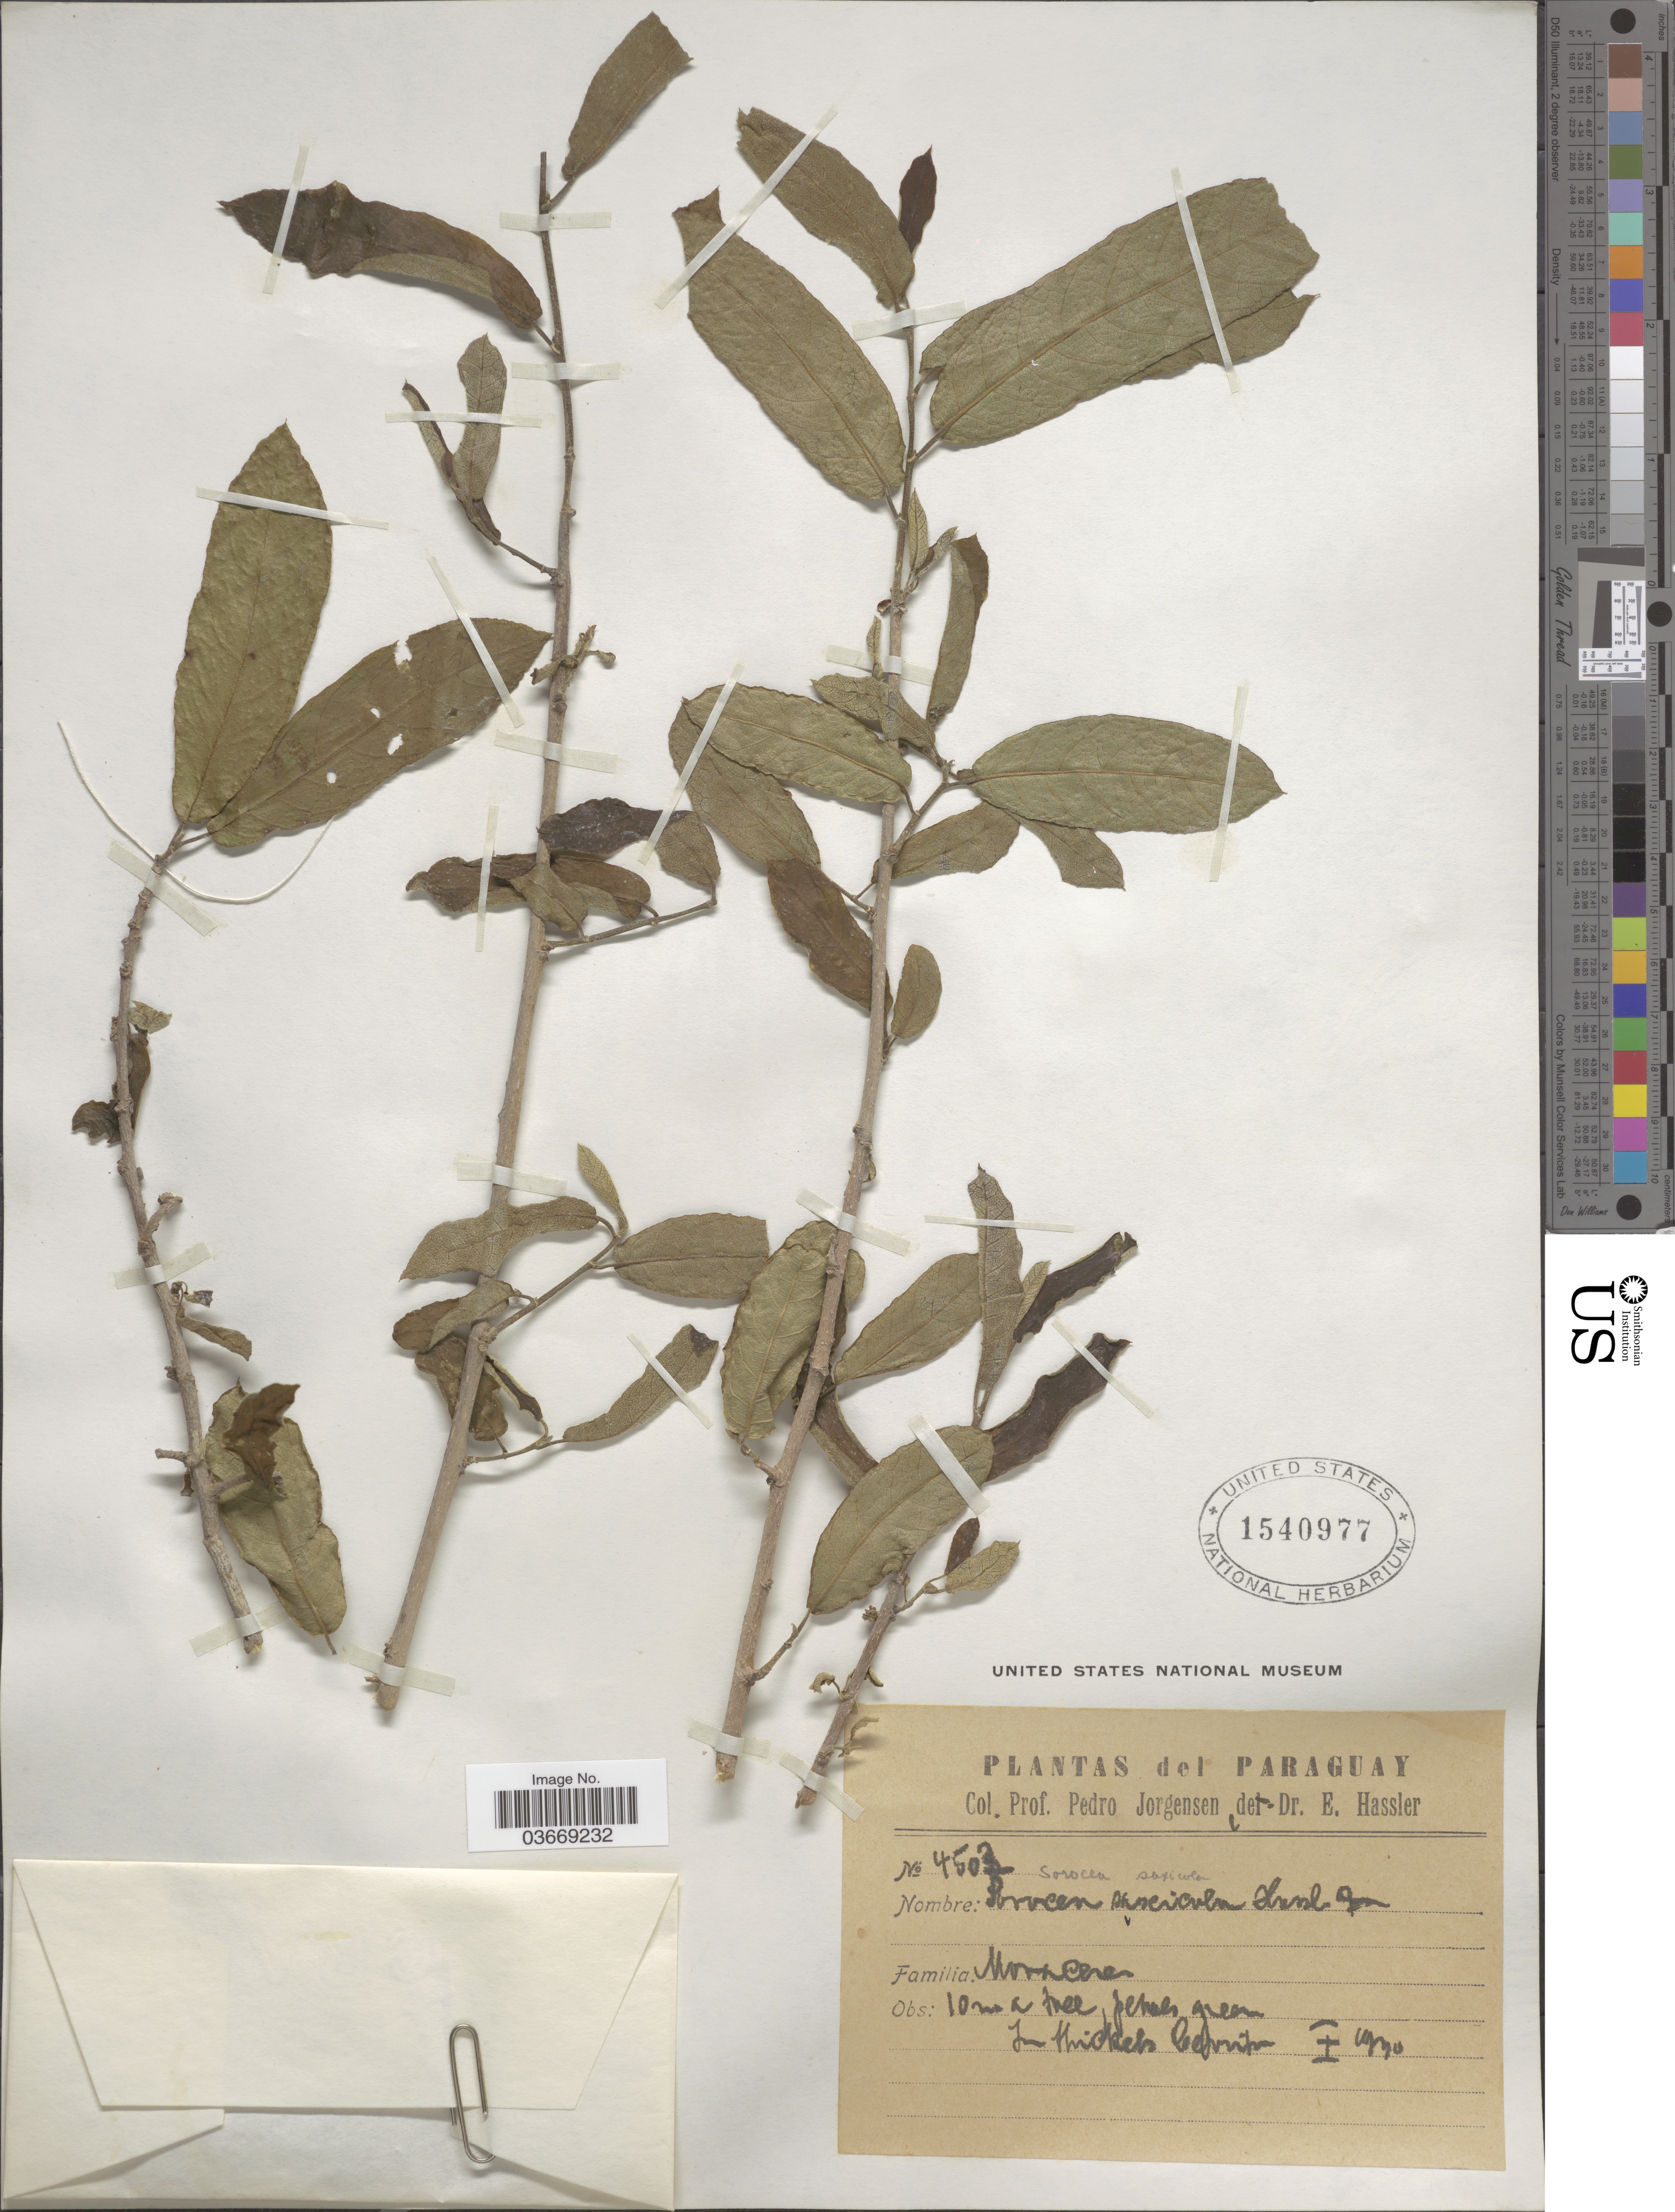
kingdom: Plantae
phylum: Tracheophyta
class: Magnoliopsida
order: Rosales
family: Moraceae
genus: Sorocea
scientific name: Sorocea saxicola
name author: Hassl.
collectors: P. Jörgensen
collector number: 4502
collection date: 1930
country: Paraguay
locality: In thickets Cerrito.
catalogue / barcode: US 1540977